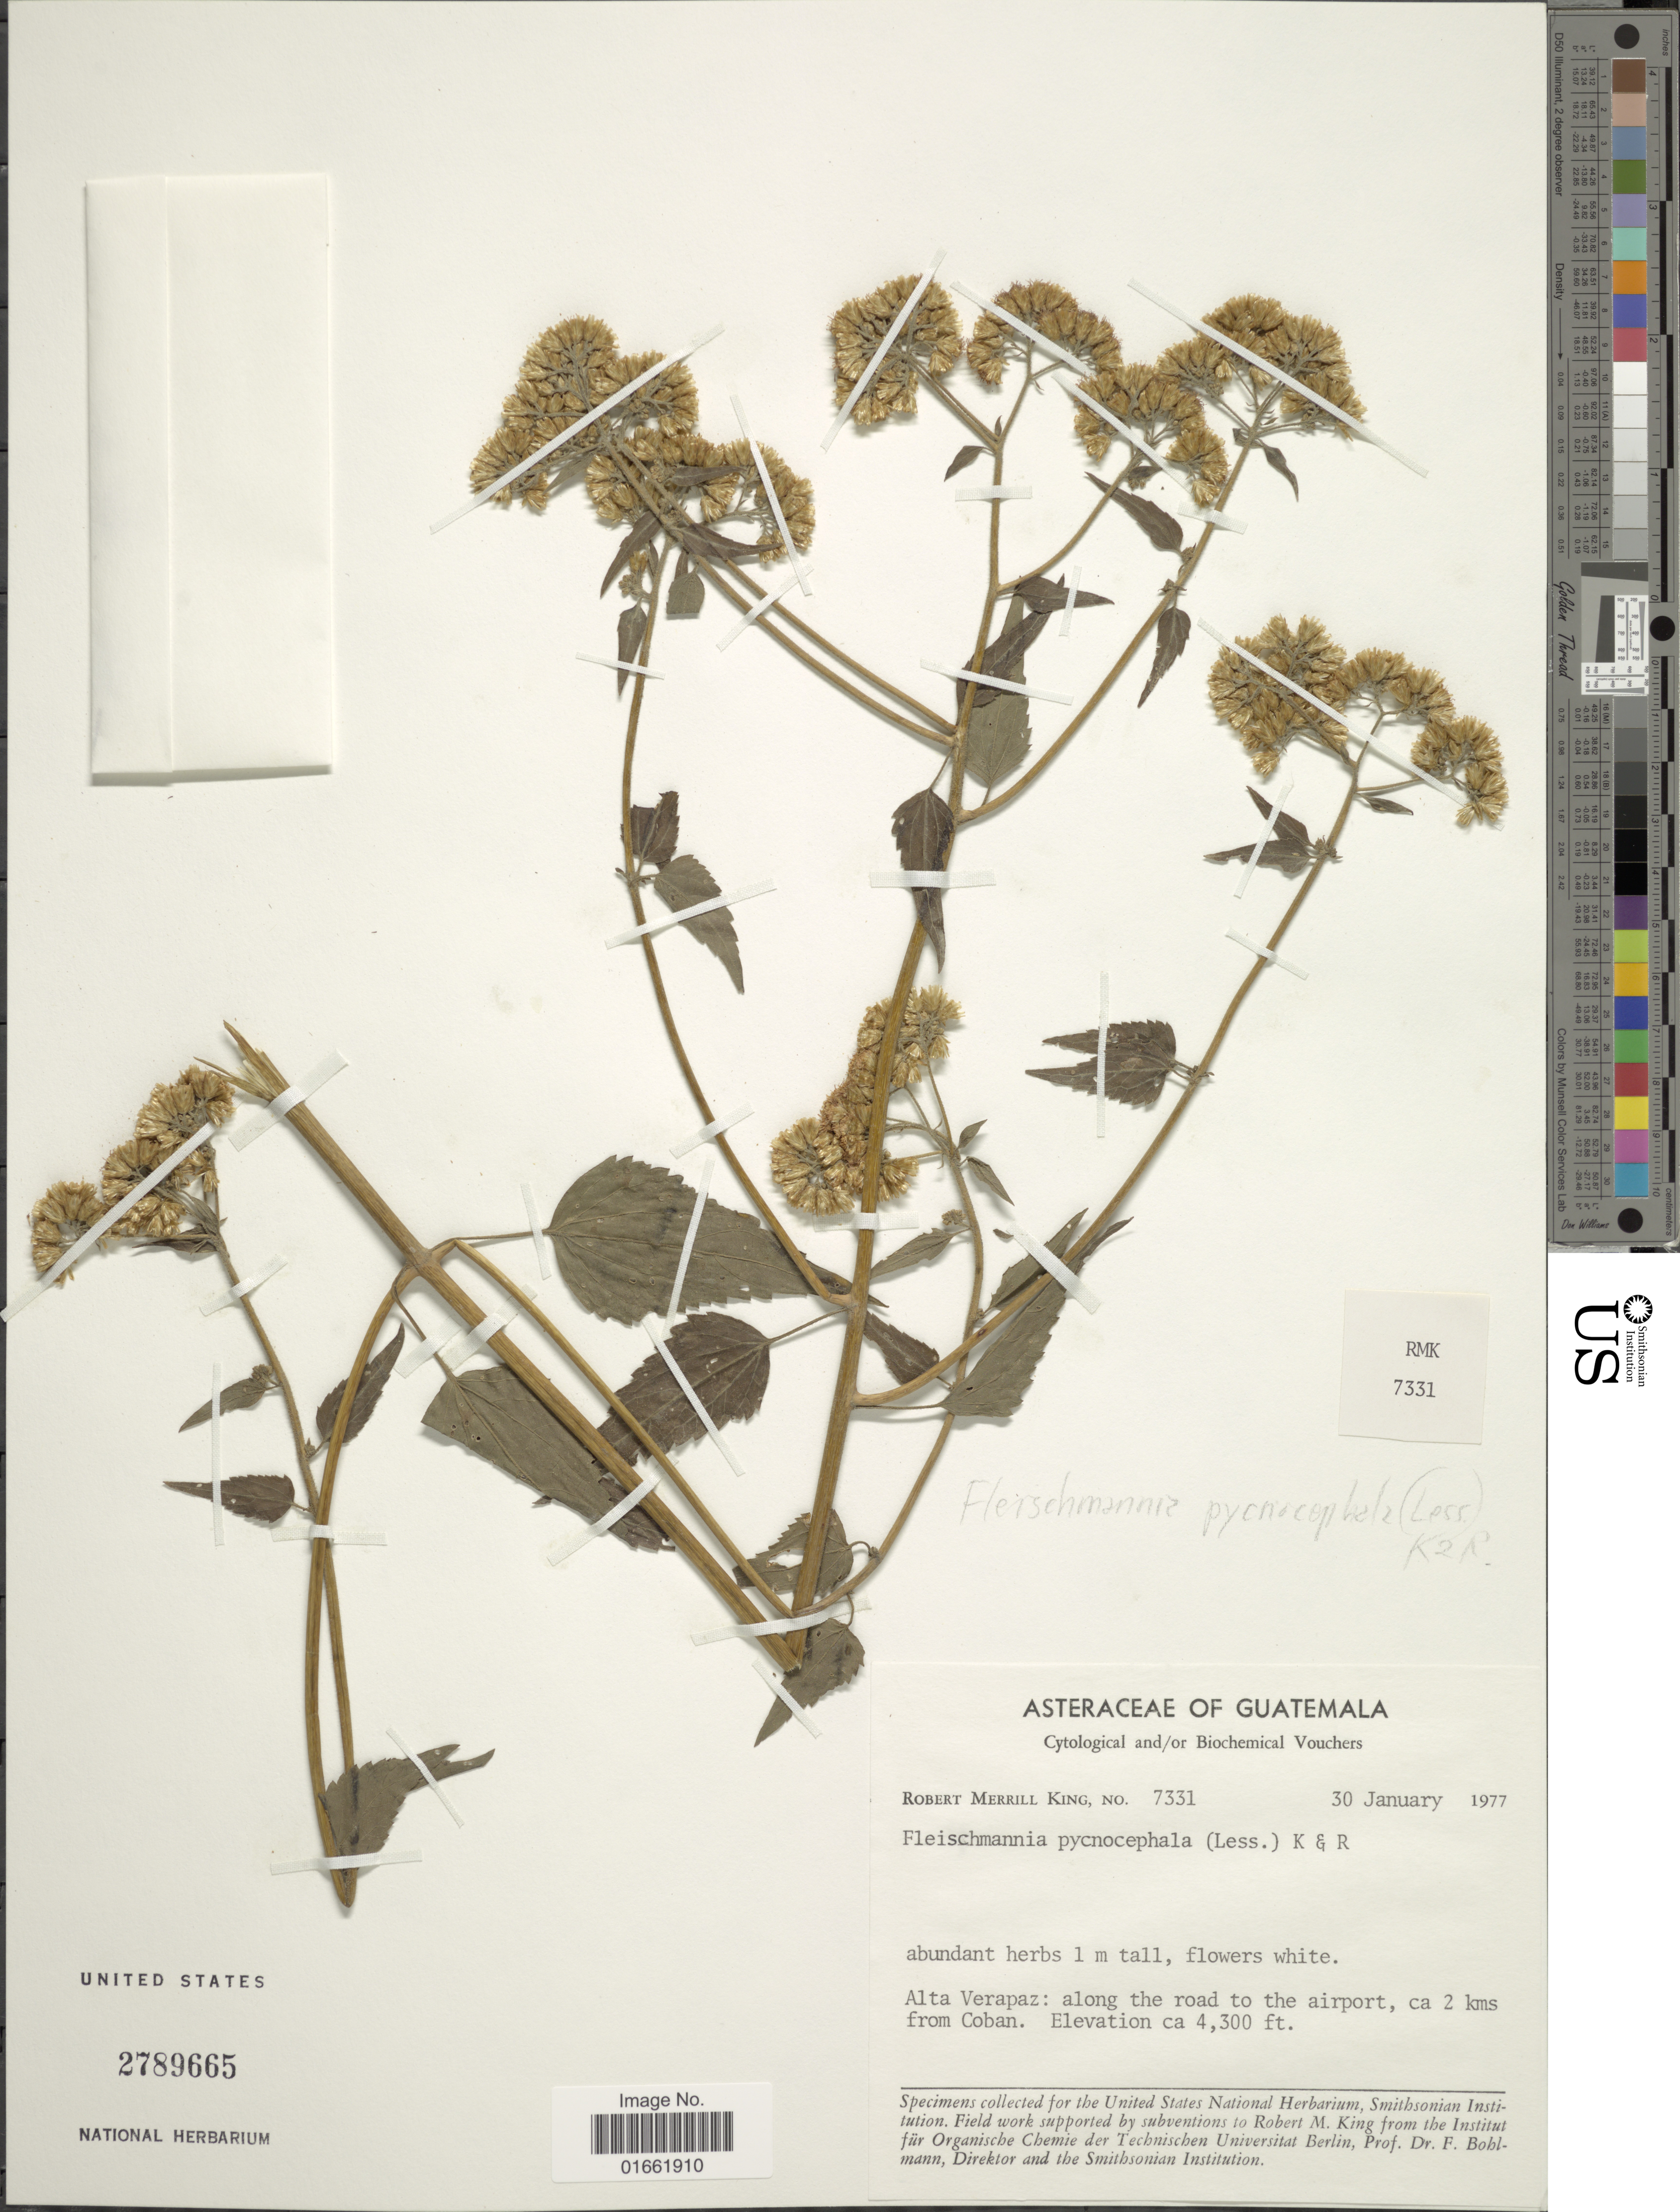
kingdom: Plantae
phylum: Tracheophyta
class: Magnoliopsida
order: Asterales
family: Asteraceae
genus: Fleischmannia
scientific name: Fleischmannia pycnocephala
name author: (Less.) R.M. King & H. Rob.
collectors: R. M. King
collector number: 7331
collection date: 1977-01-30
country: Guatemala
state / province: Alta Verapaz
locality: Alta Verapaz: along the road to the airport, ca 2 kms from Coban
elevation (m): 1311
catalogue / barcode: US 2789665